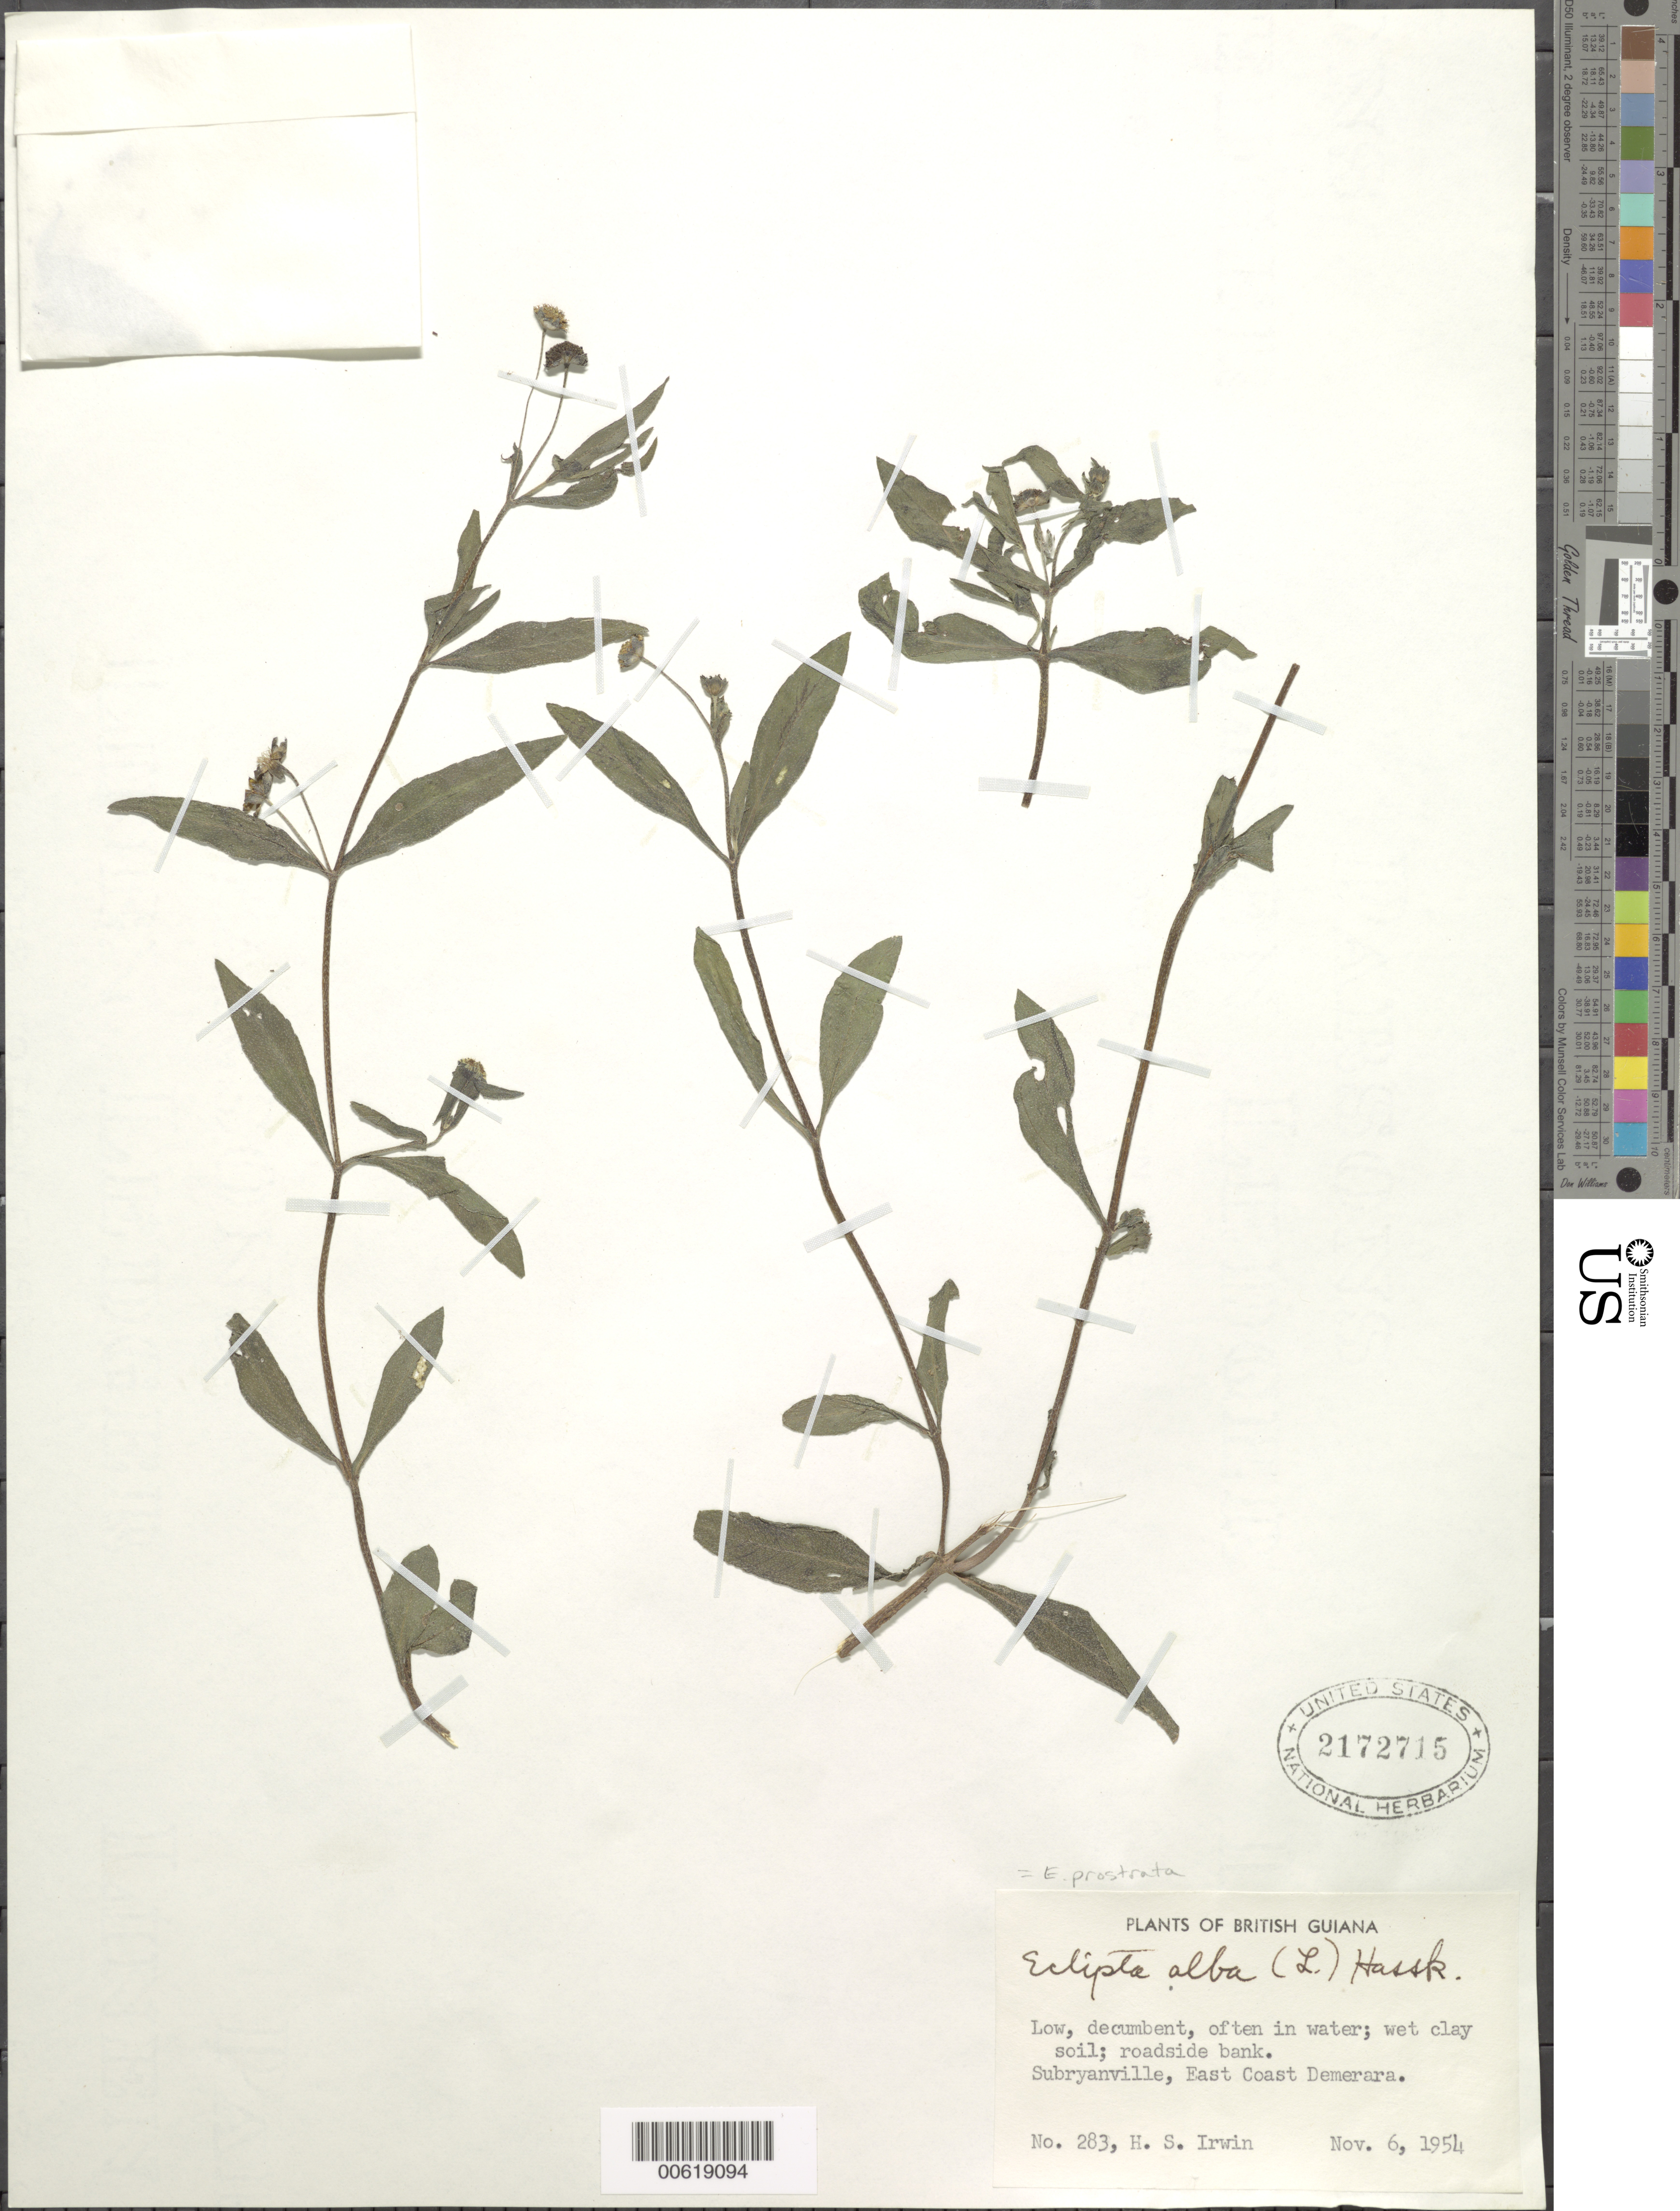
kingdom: Plantae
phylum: Tracheophyta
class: Magnoliopsida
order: Asterales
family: Asteraceae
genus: Eclipta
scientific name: Eclipta prostrata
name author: (L.) L.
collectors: H. Irwin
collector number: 283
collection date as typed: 6-Nov-54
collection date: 1954-11-06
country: Guyana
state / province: Demerara-Mahaica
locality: Subryanville, East Coast Demerara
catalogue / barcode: US 2172715